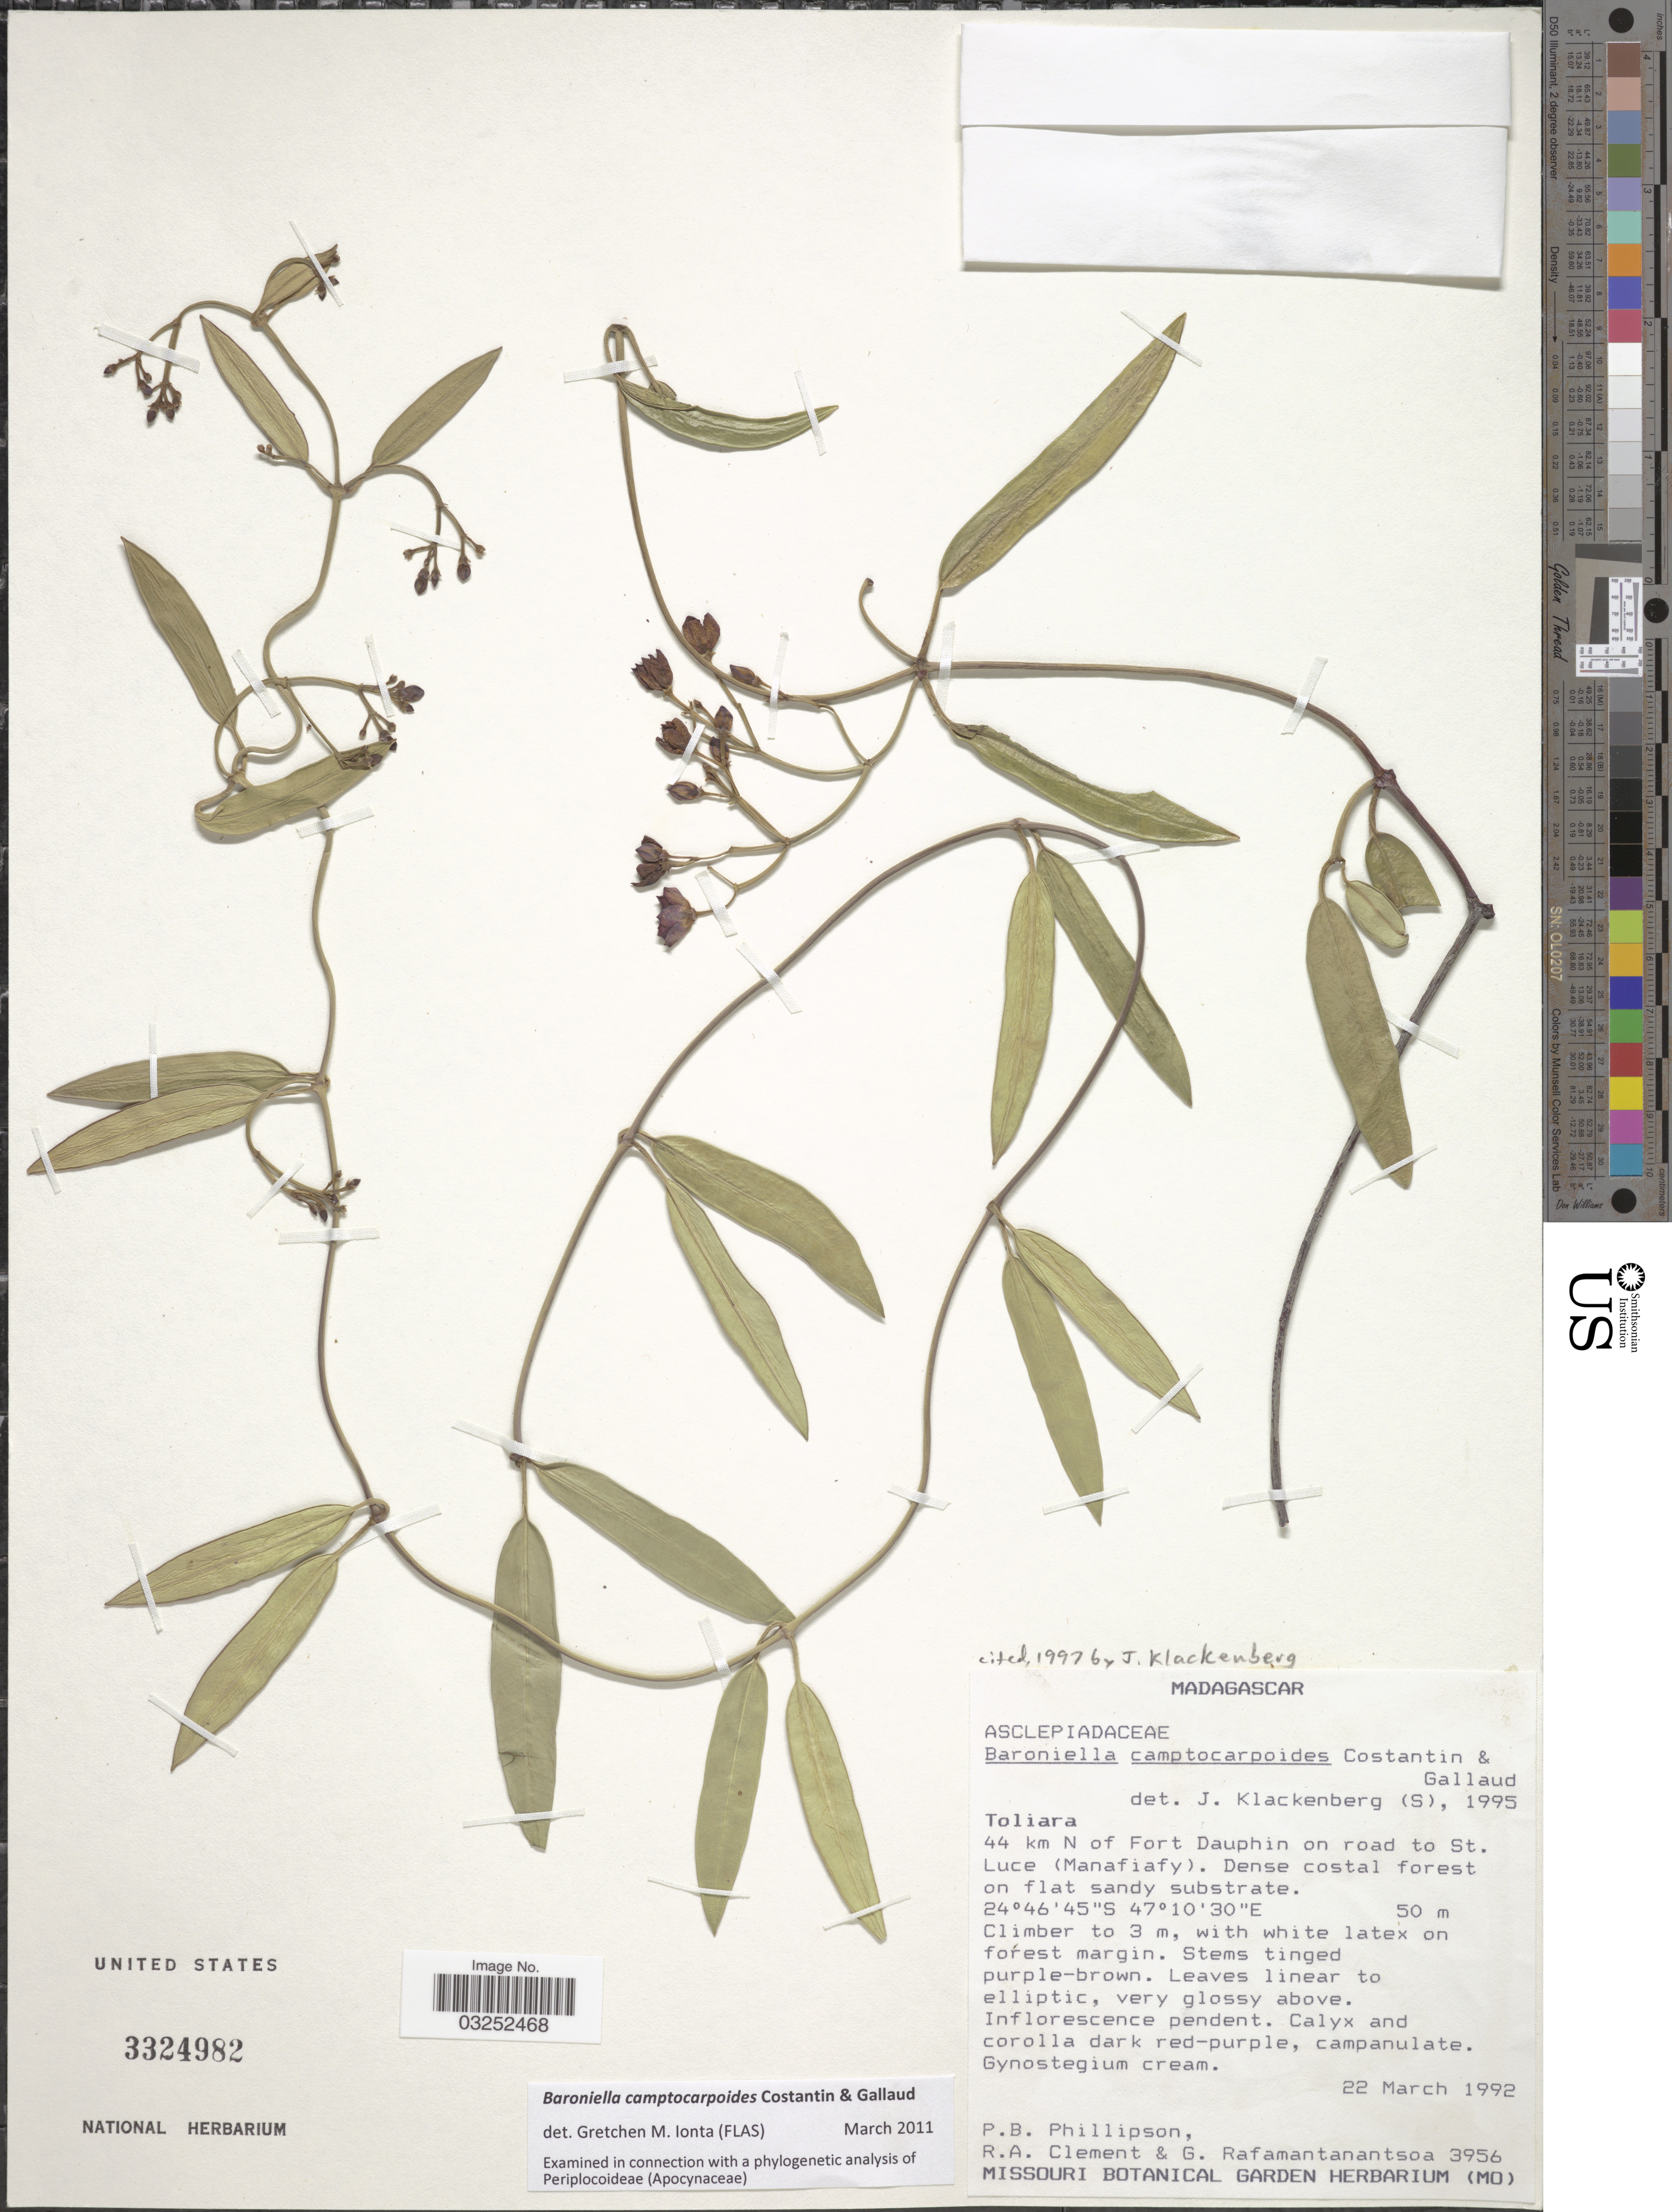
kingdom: Plantae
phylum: Tracheophyta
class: Magnoliopsida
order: Gentianales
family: Apocynaceae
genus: Baroniella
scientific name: Baroniella camptocarpoides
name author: Costantin & Gallaud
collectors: P. B. Phillipson, R. A.Clement & G. Rafamantanantsoa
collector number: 3956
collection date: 1992-03-22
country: Madagascar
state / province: Anosy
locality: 44 km N of Fort Dauphin on road to St. Luce (Manafiafy).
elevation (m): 50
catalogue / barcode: US 3324982